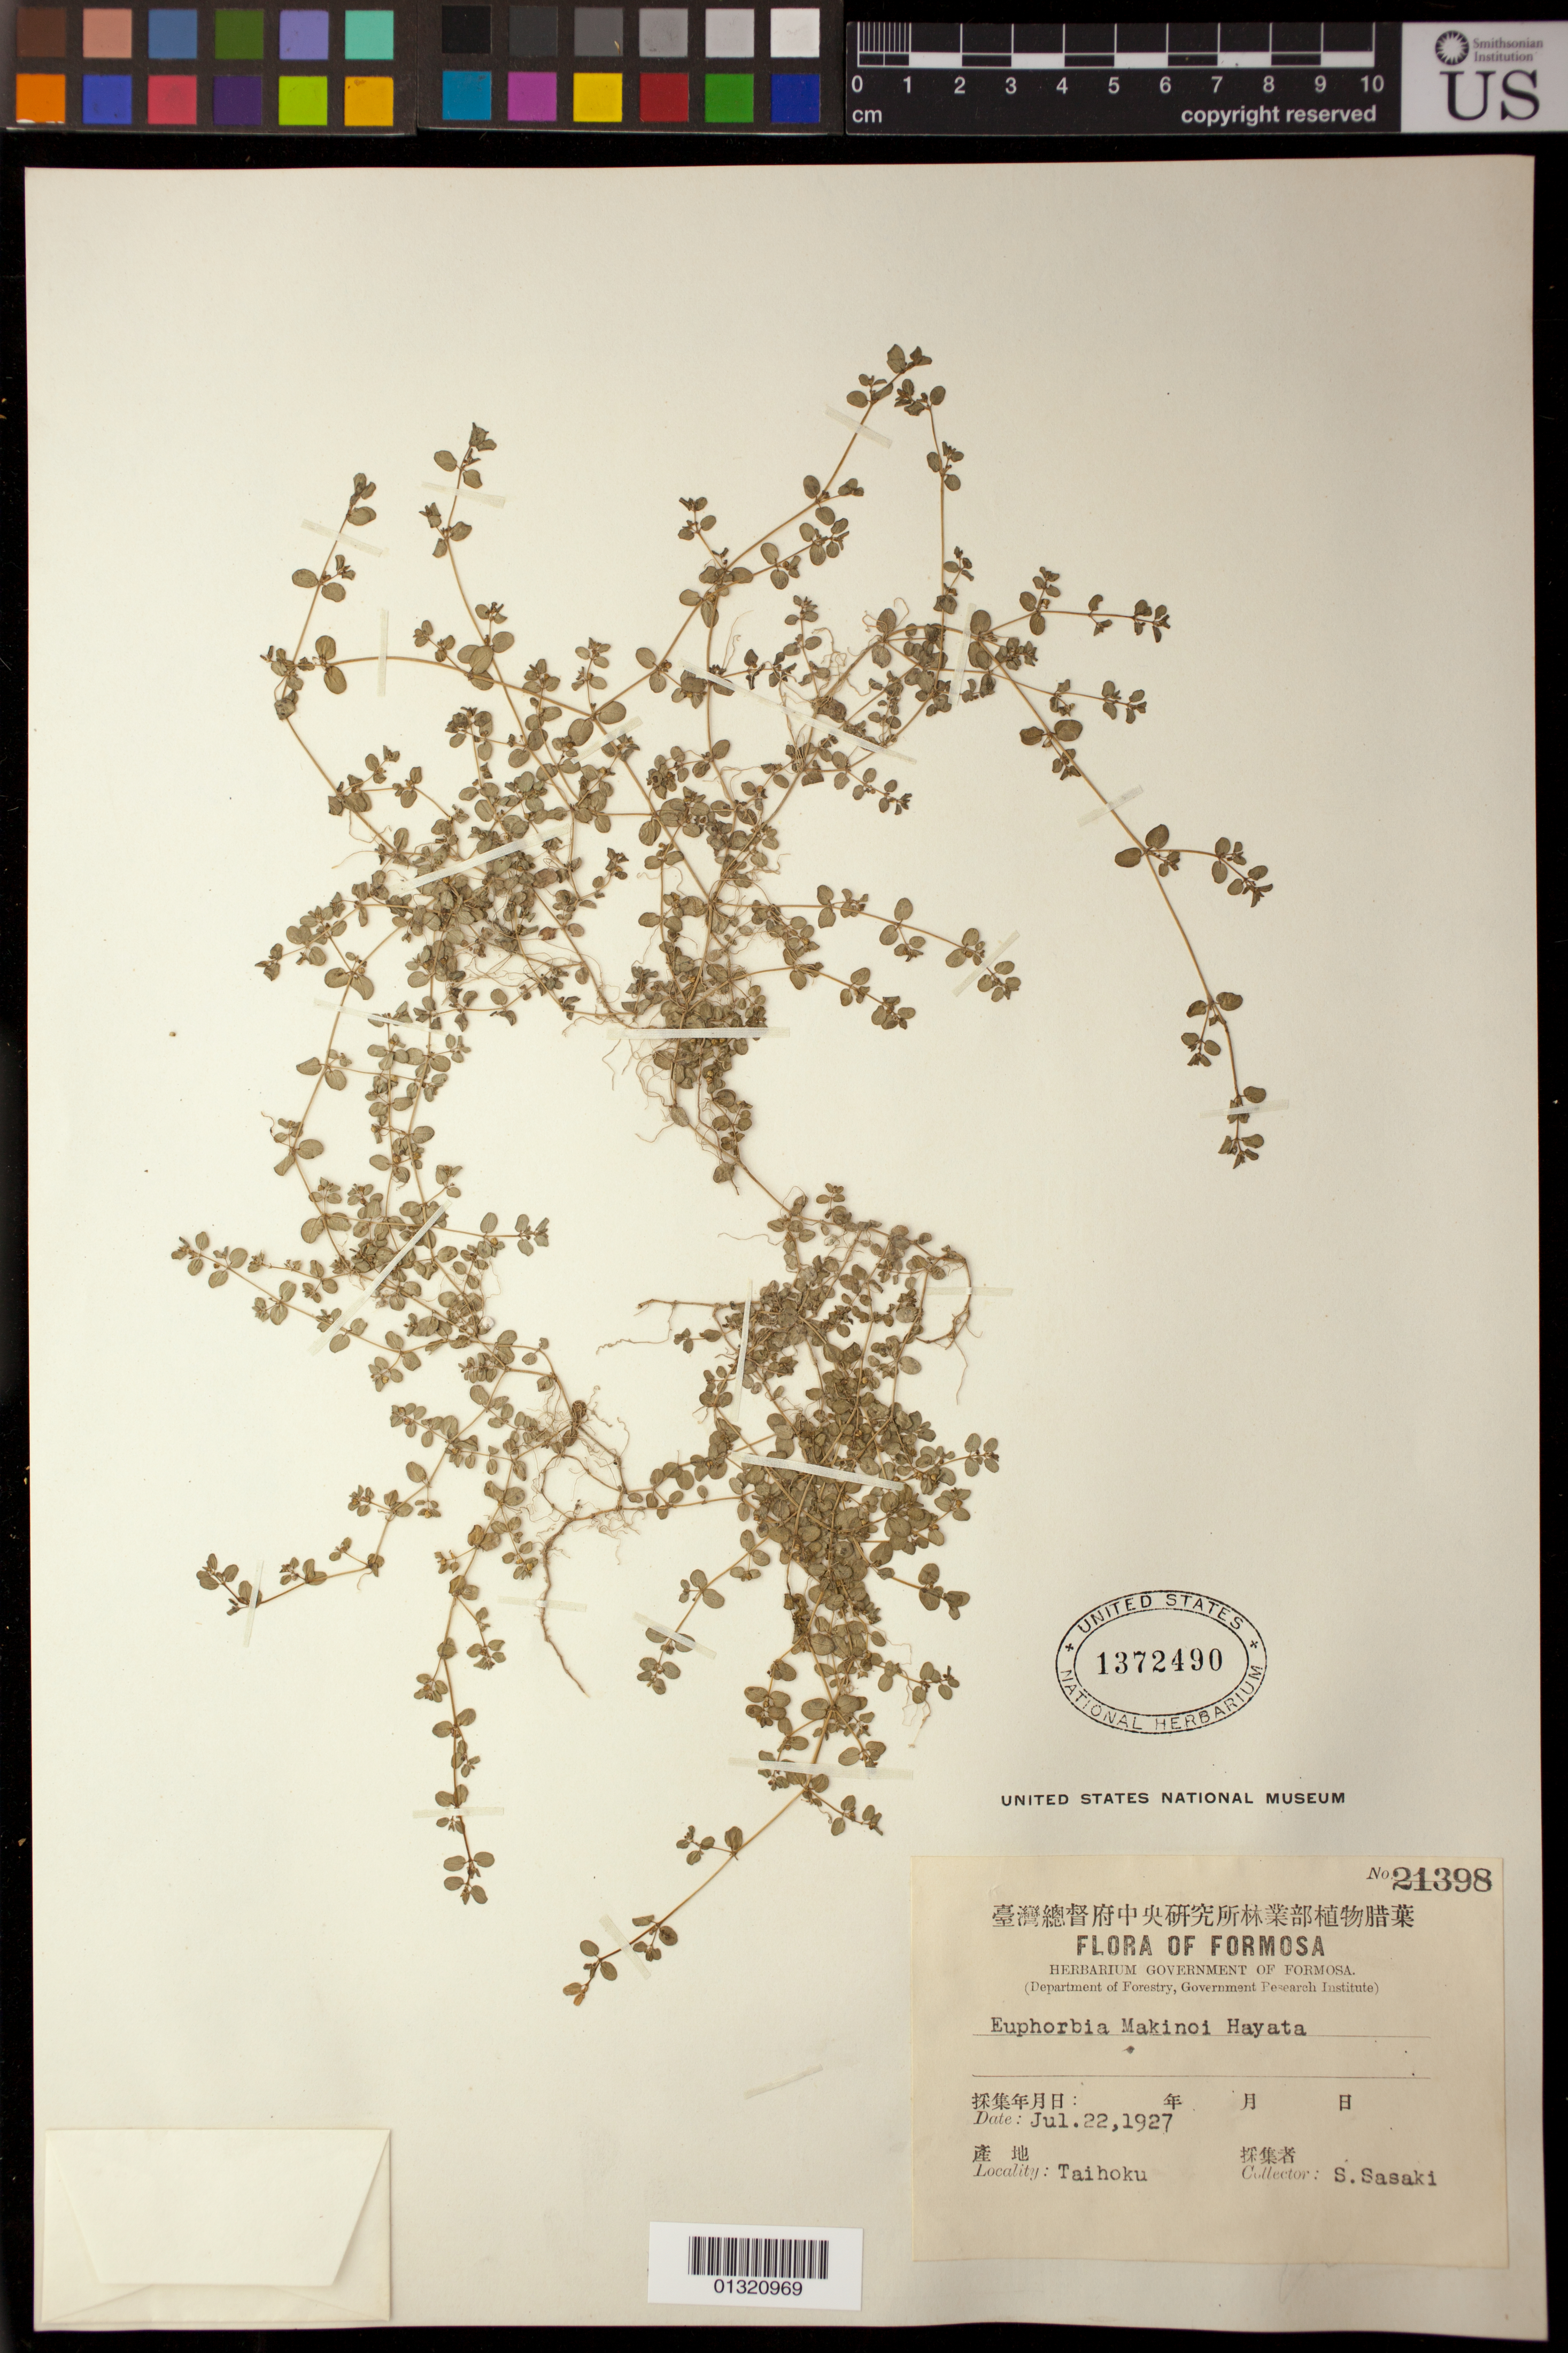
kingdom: Plantae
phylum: Tracheophyta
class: Magnoliopsida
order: Malpighiales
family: Euphorbiaceae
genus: Euphorbia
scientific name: Euphorbia makinoi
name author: Hayata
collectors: S. Sasaki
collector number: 21398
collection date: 1927-07-22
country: Taiwan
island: Taiwan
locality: Formosa, Taihoku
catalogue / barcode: US 1372490